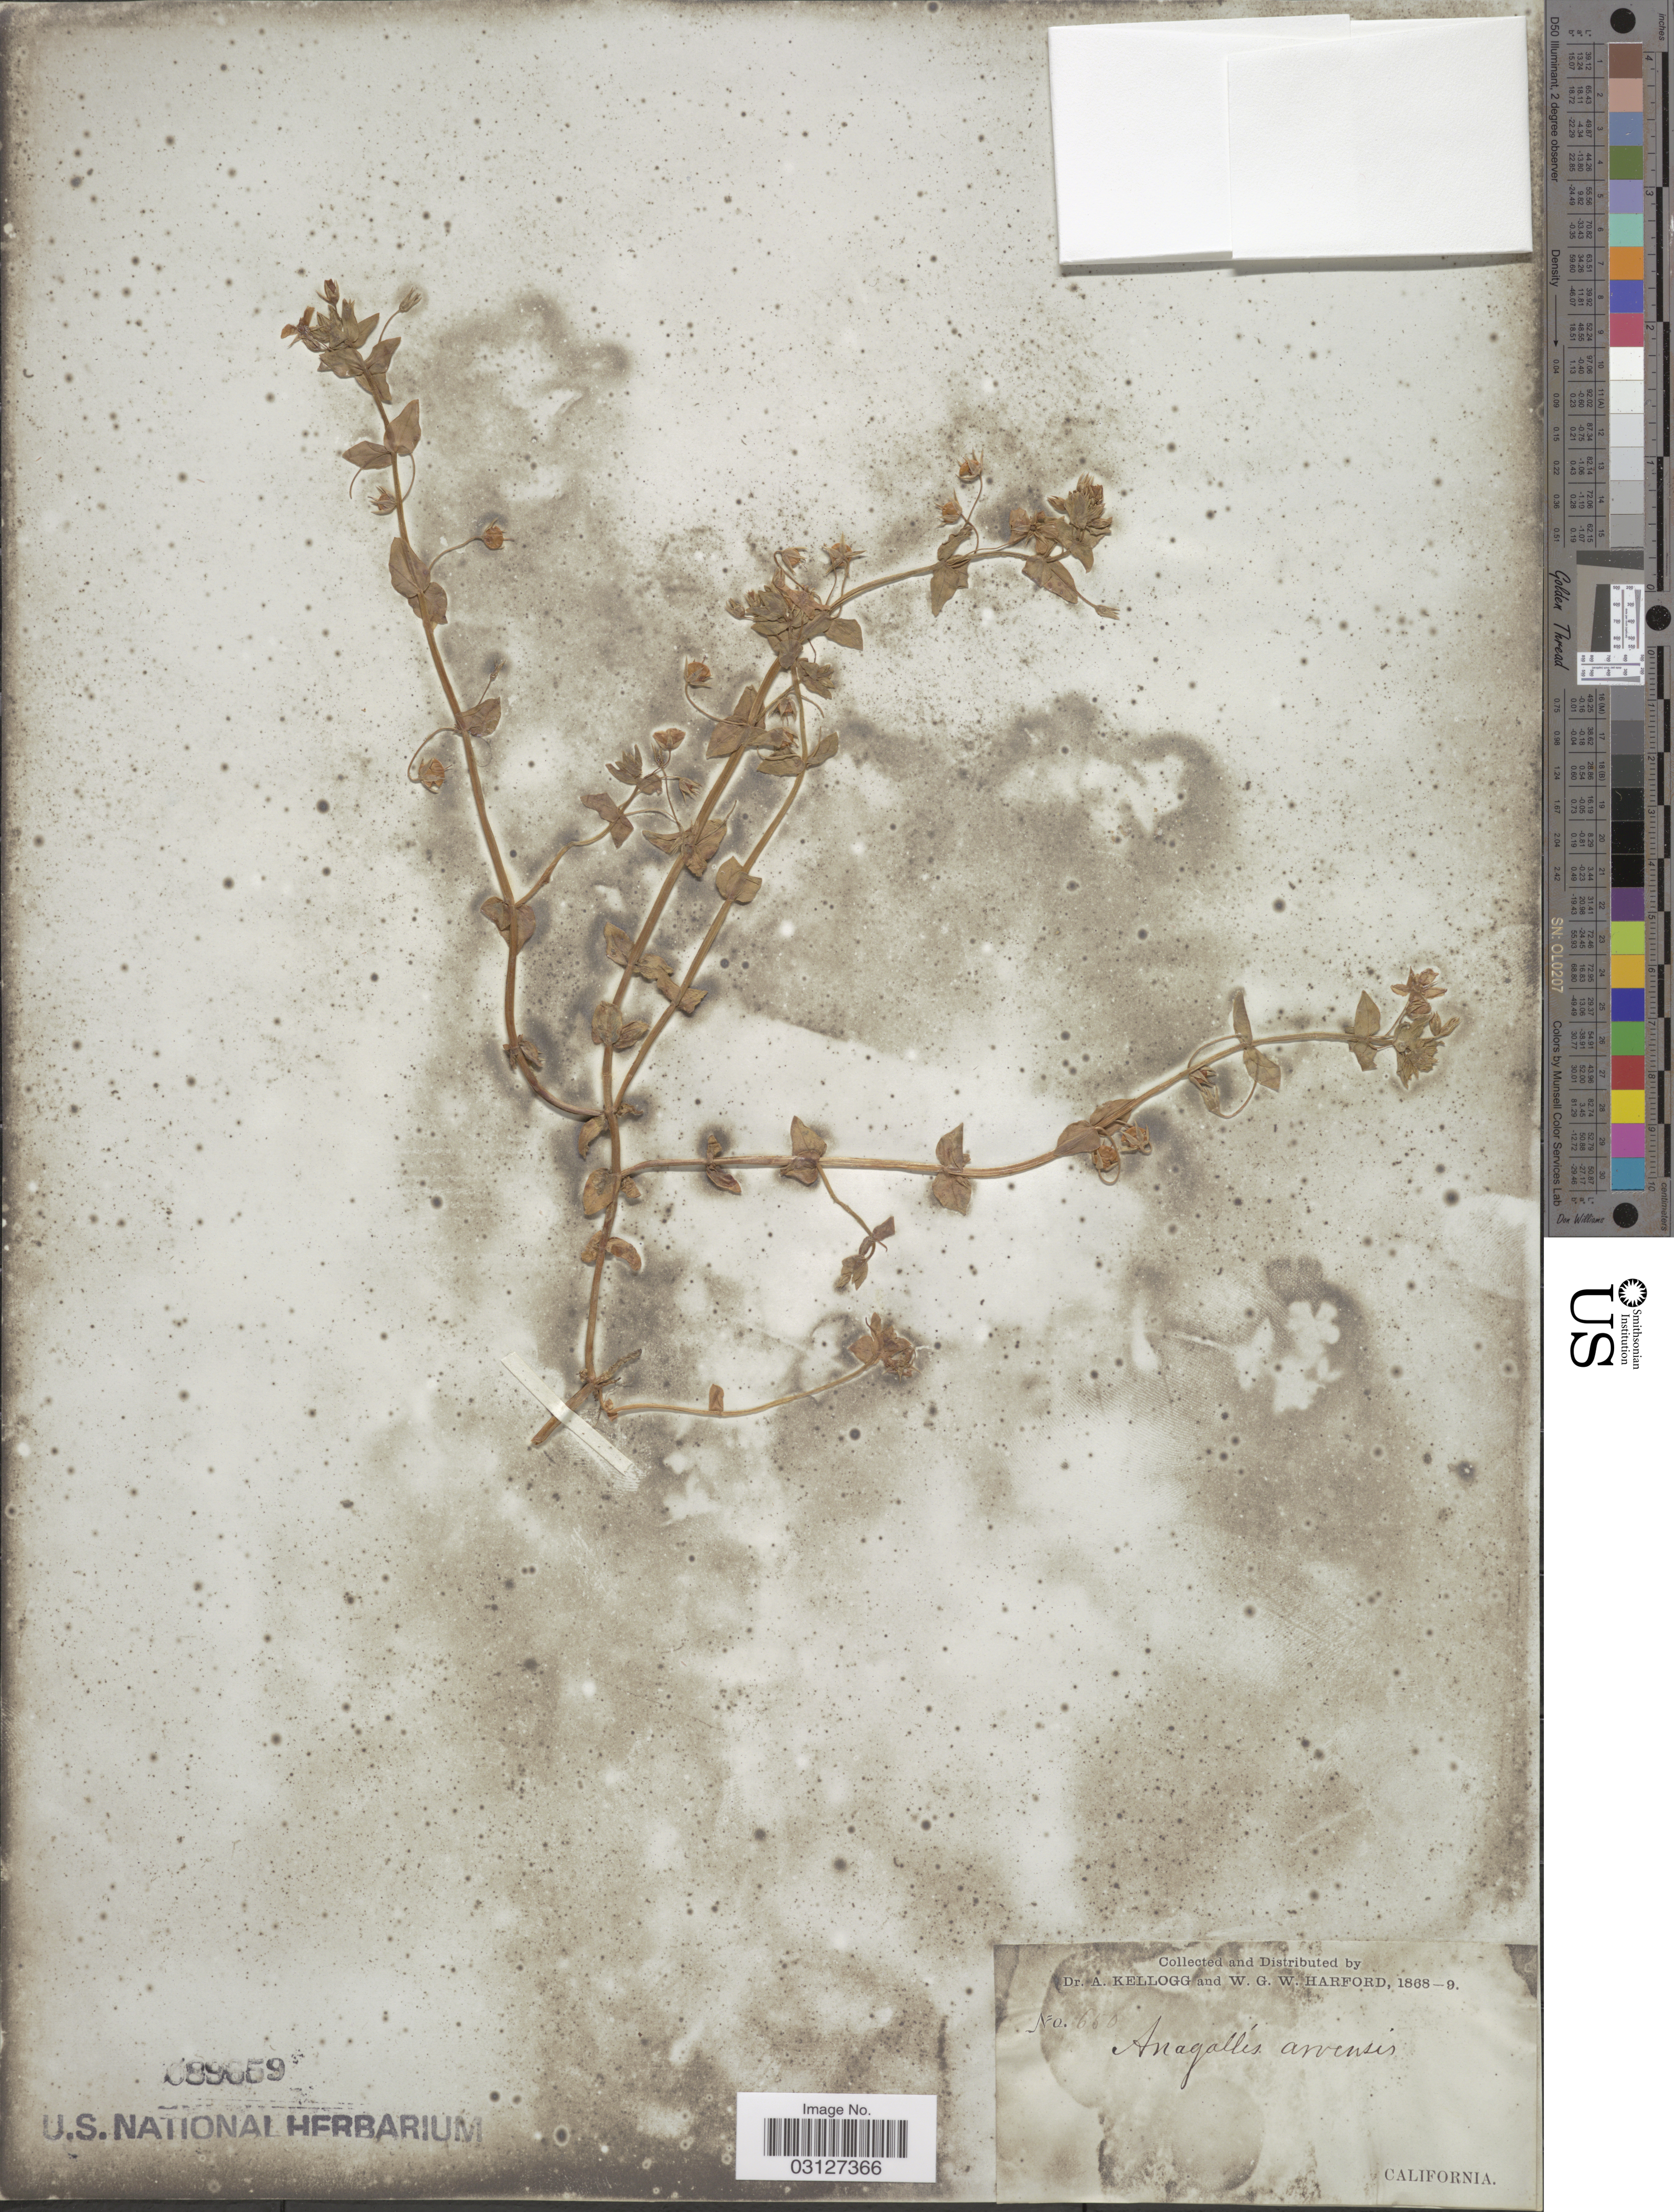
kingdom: Plantae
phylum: Tracheophyta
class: Magnoliopsida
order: Ericales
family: Primulaceae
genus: Anagallis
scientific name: Anagallis arvensis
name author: L.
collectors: A. Kellogg & W. G. W. Harford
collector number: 660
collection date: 1868/1869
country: United States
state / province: California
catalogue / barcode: US 89659